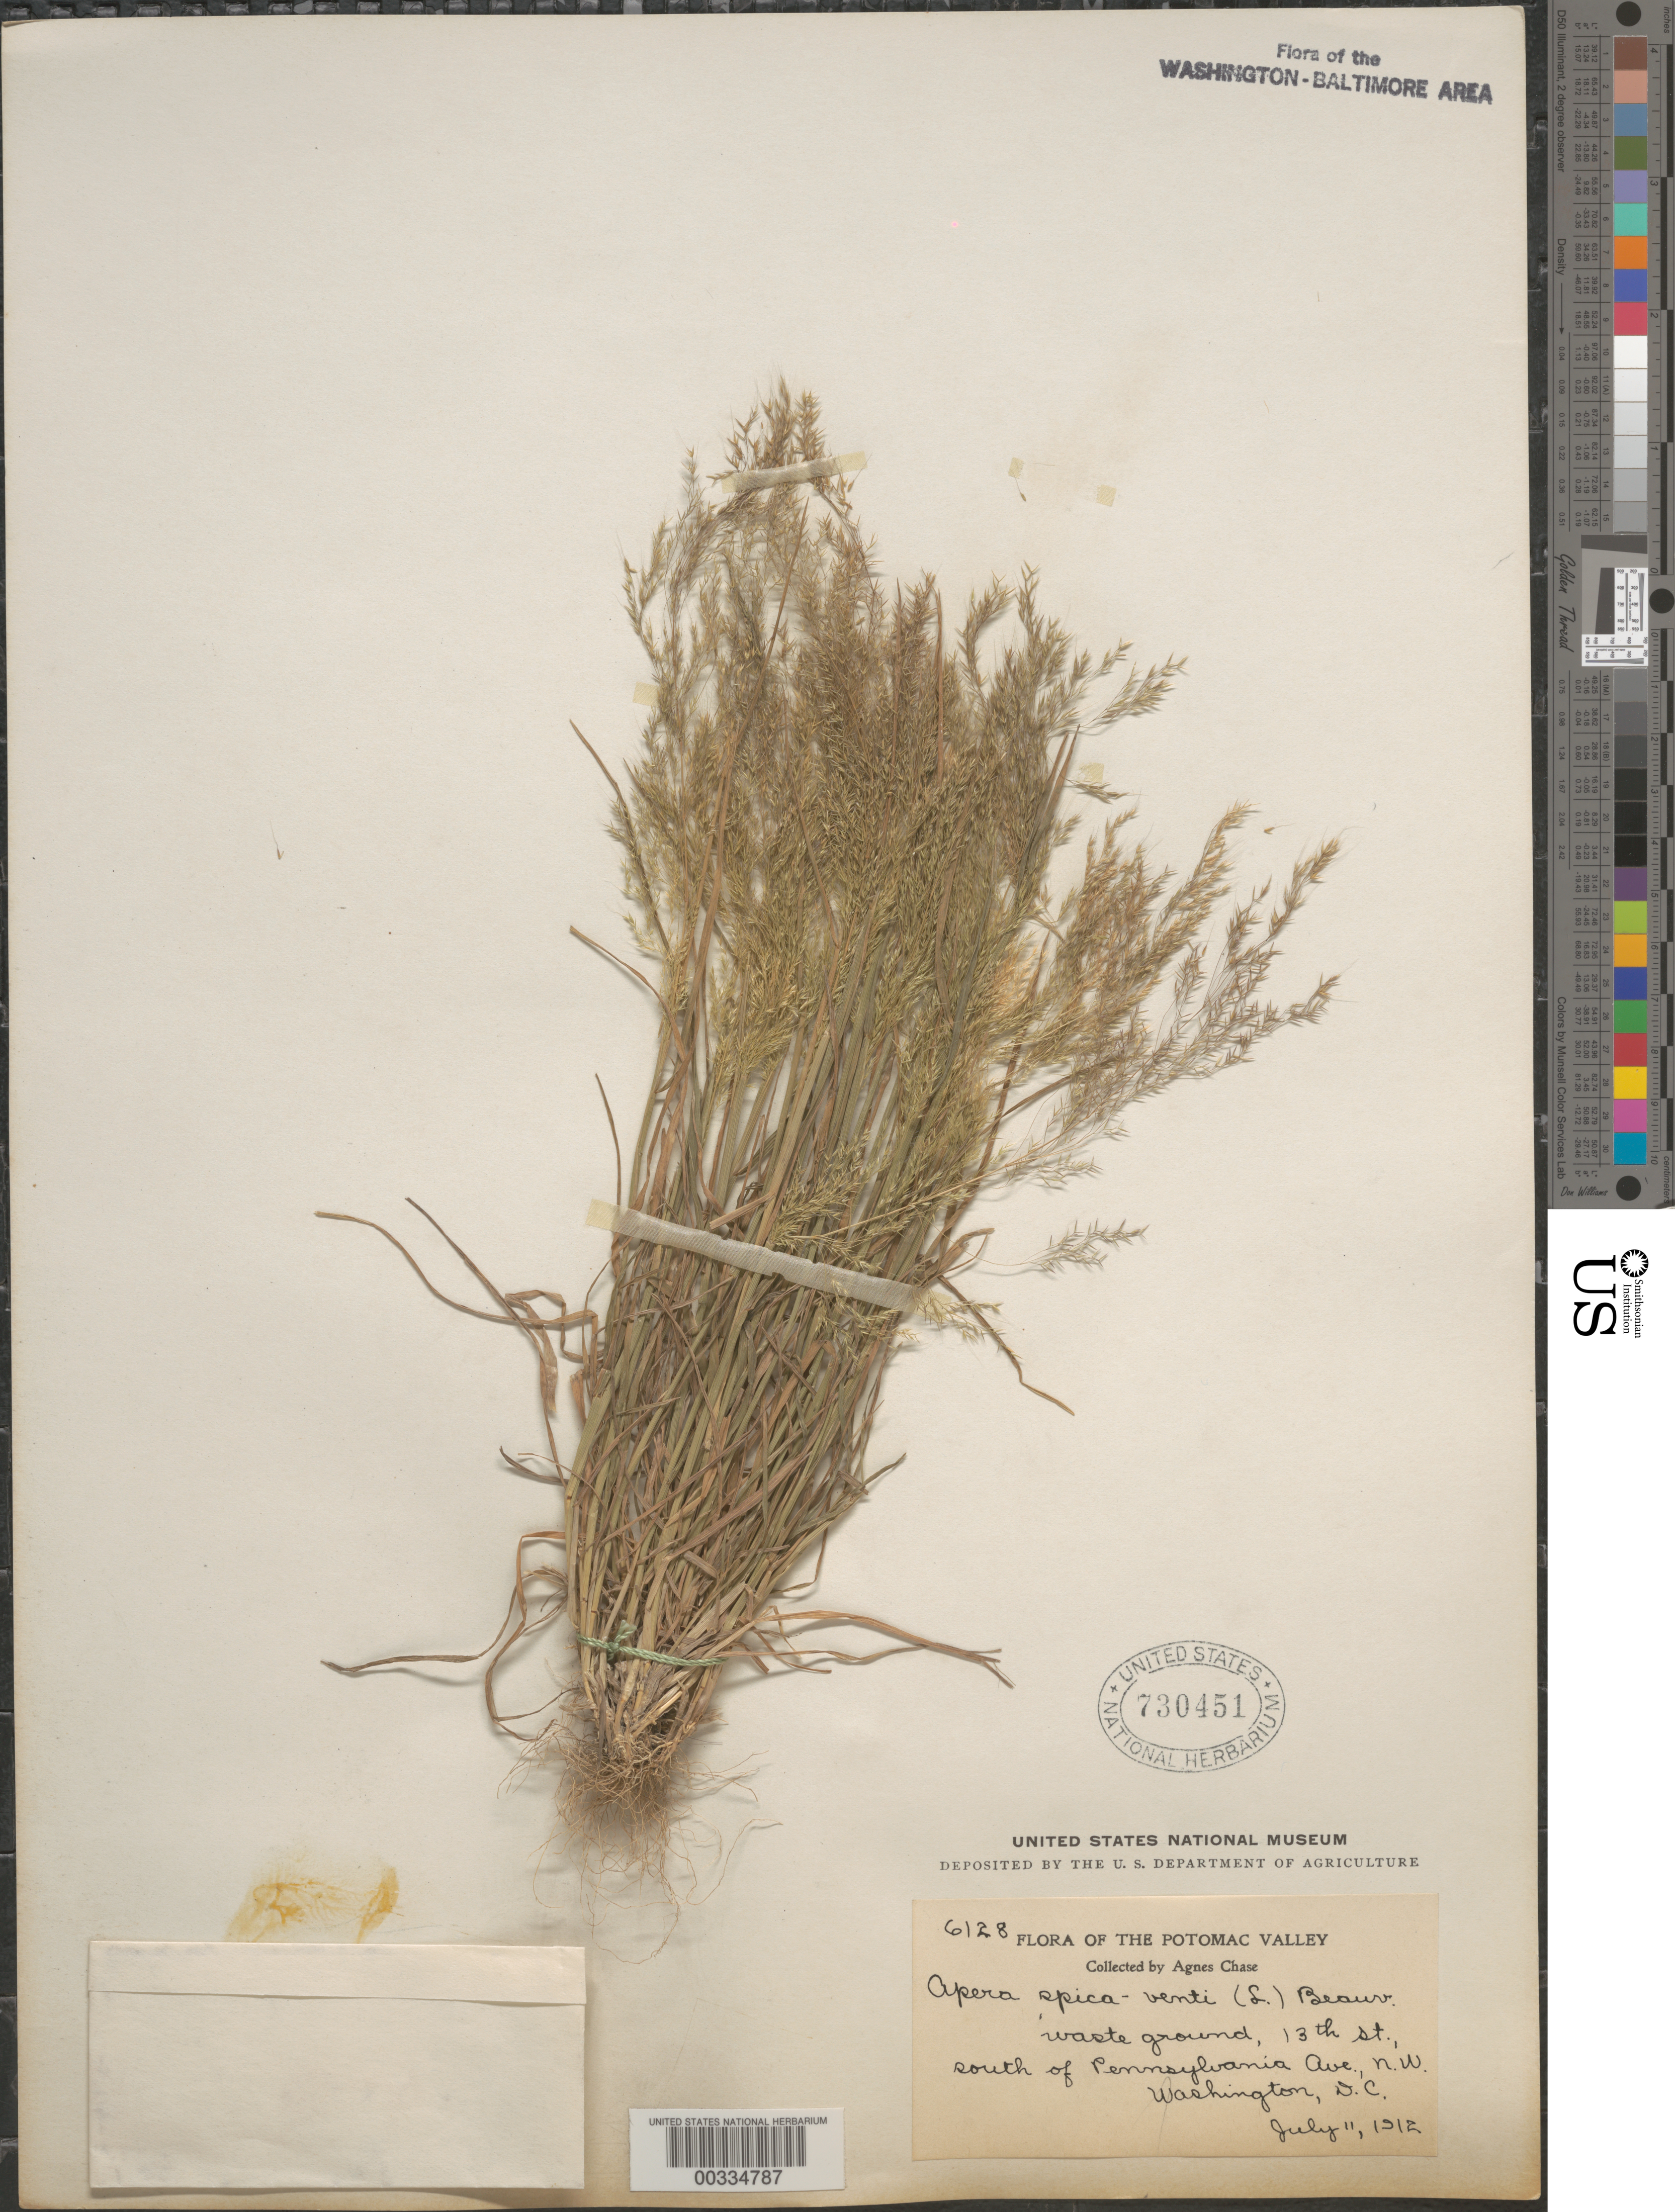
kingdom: Plantae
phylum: Tracheophyta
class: Liliopsida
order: Poales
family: Poaceae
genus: Apera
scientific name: Apera spica-venti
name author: (L.) P. Beauv.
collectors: A. Chase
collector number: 6128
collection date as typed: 11 Jul 1912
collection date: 1912-07-11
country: United States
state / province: District of Columbia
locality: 13th St south of Pennsylvania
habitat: Waste ground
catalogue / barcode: US 730451